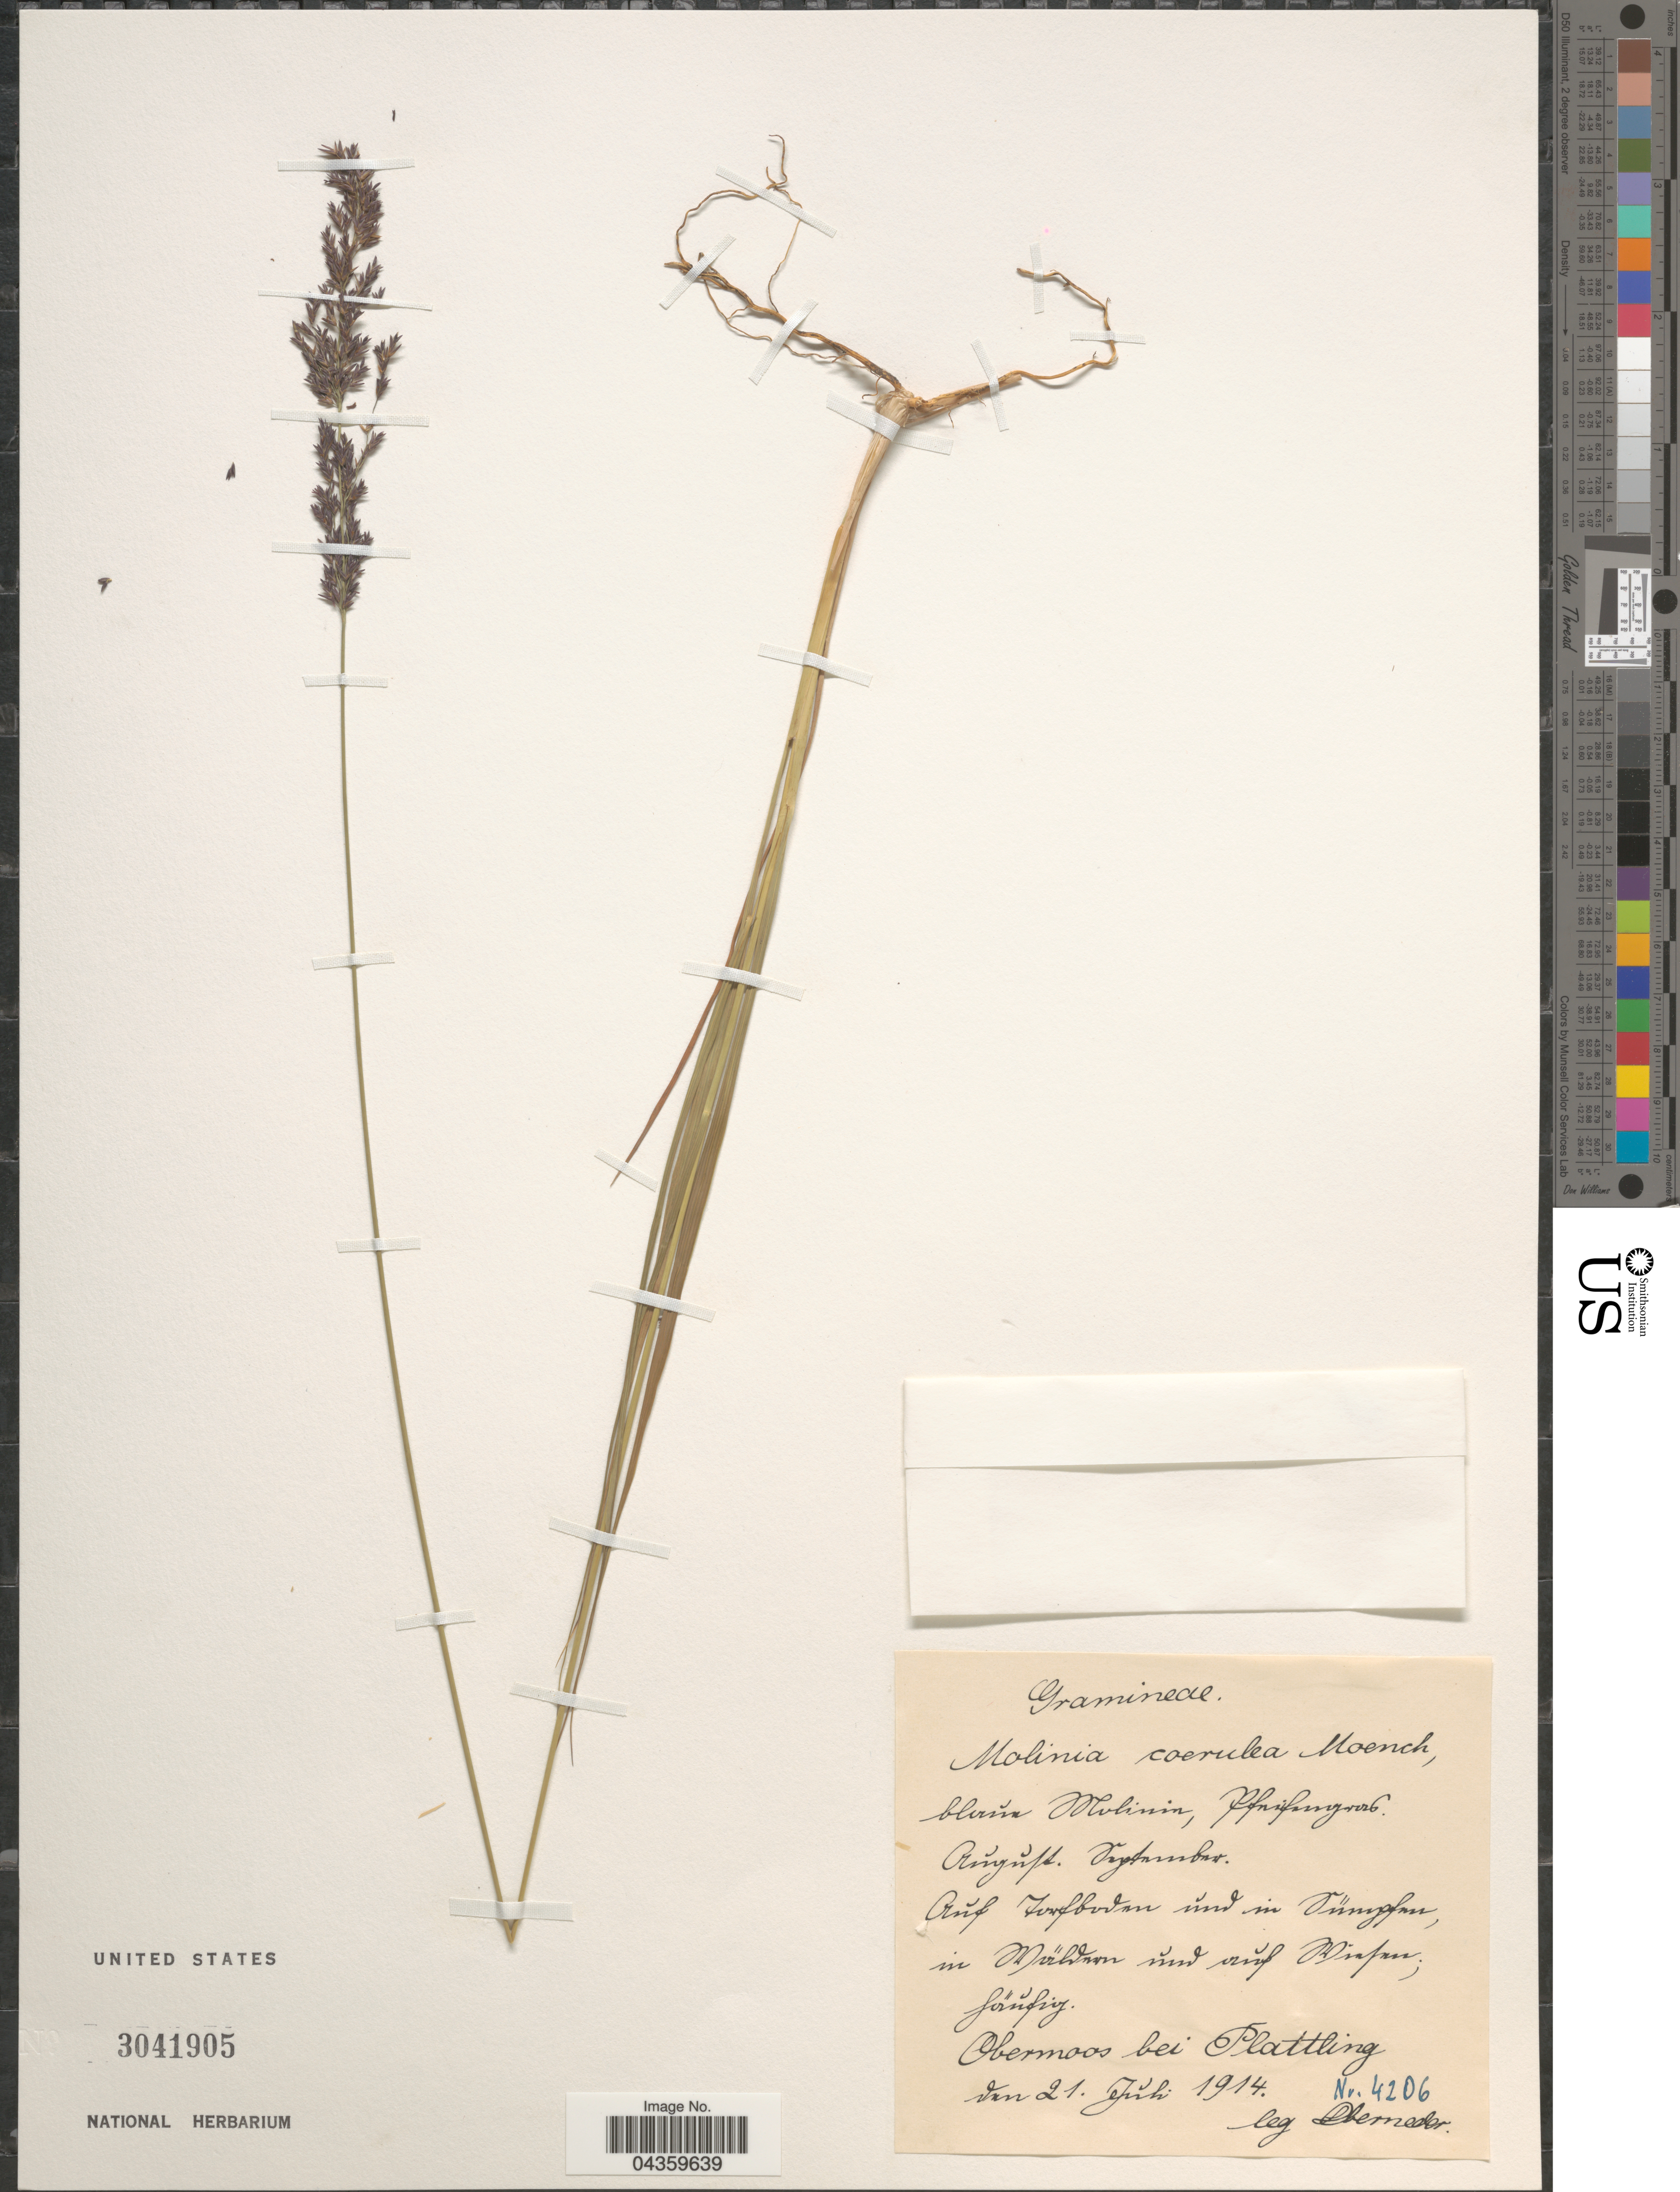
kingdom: Plantae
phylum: Tracheophyta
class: Liliopsida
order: Poales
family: Poaceae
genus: Molinia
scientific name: Molinia caerulea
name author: (L.) Moench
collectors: -. Oberneder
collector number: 4206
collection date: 1914-07-21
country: Germany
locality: [illegible text] Obermoos bei Plattling.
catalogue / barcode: US 3041905